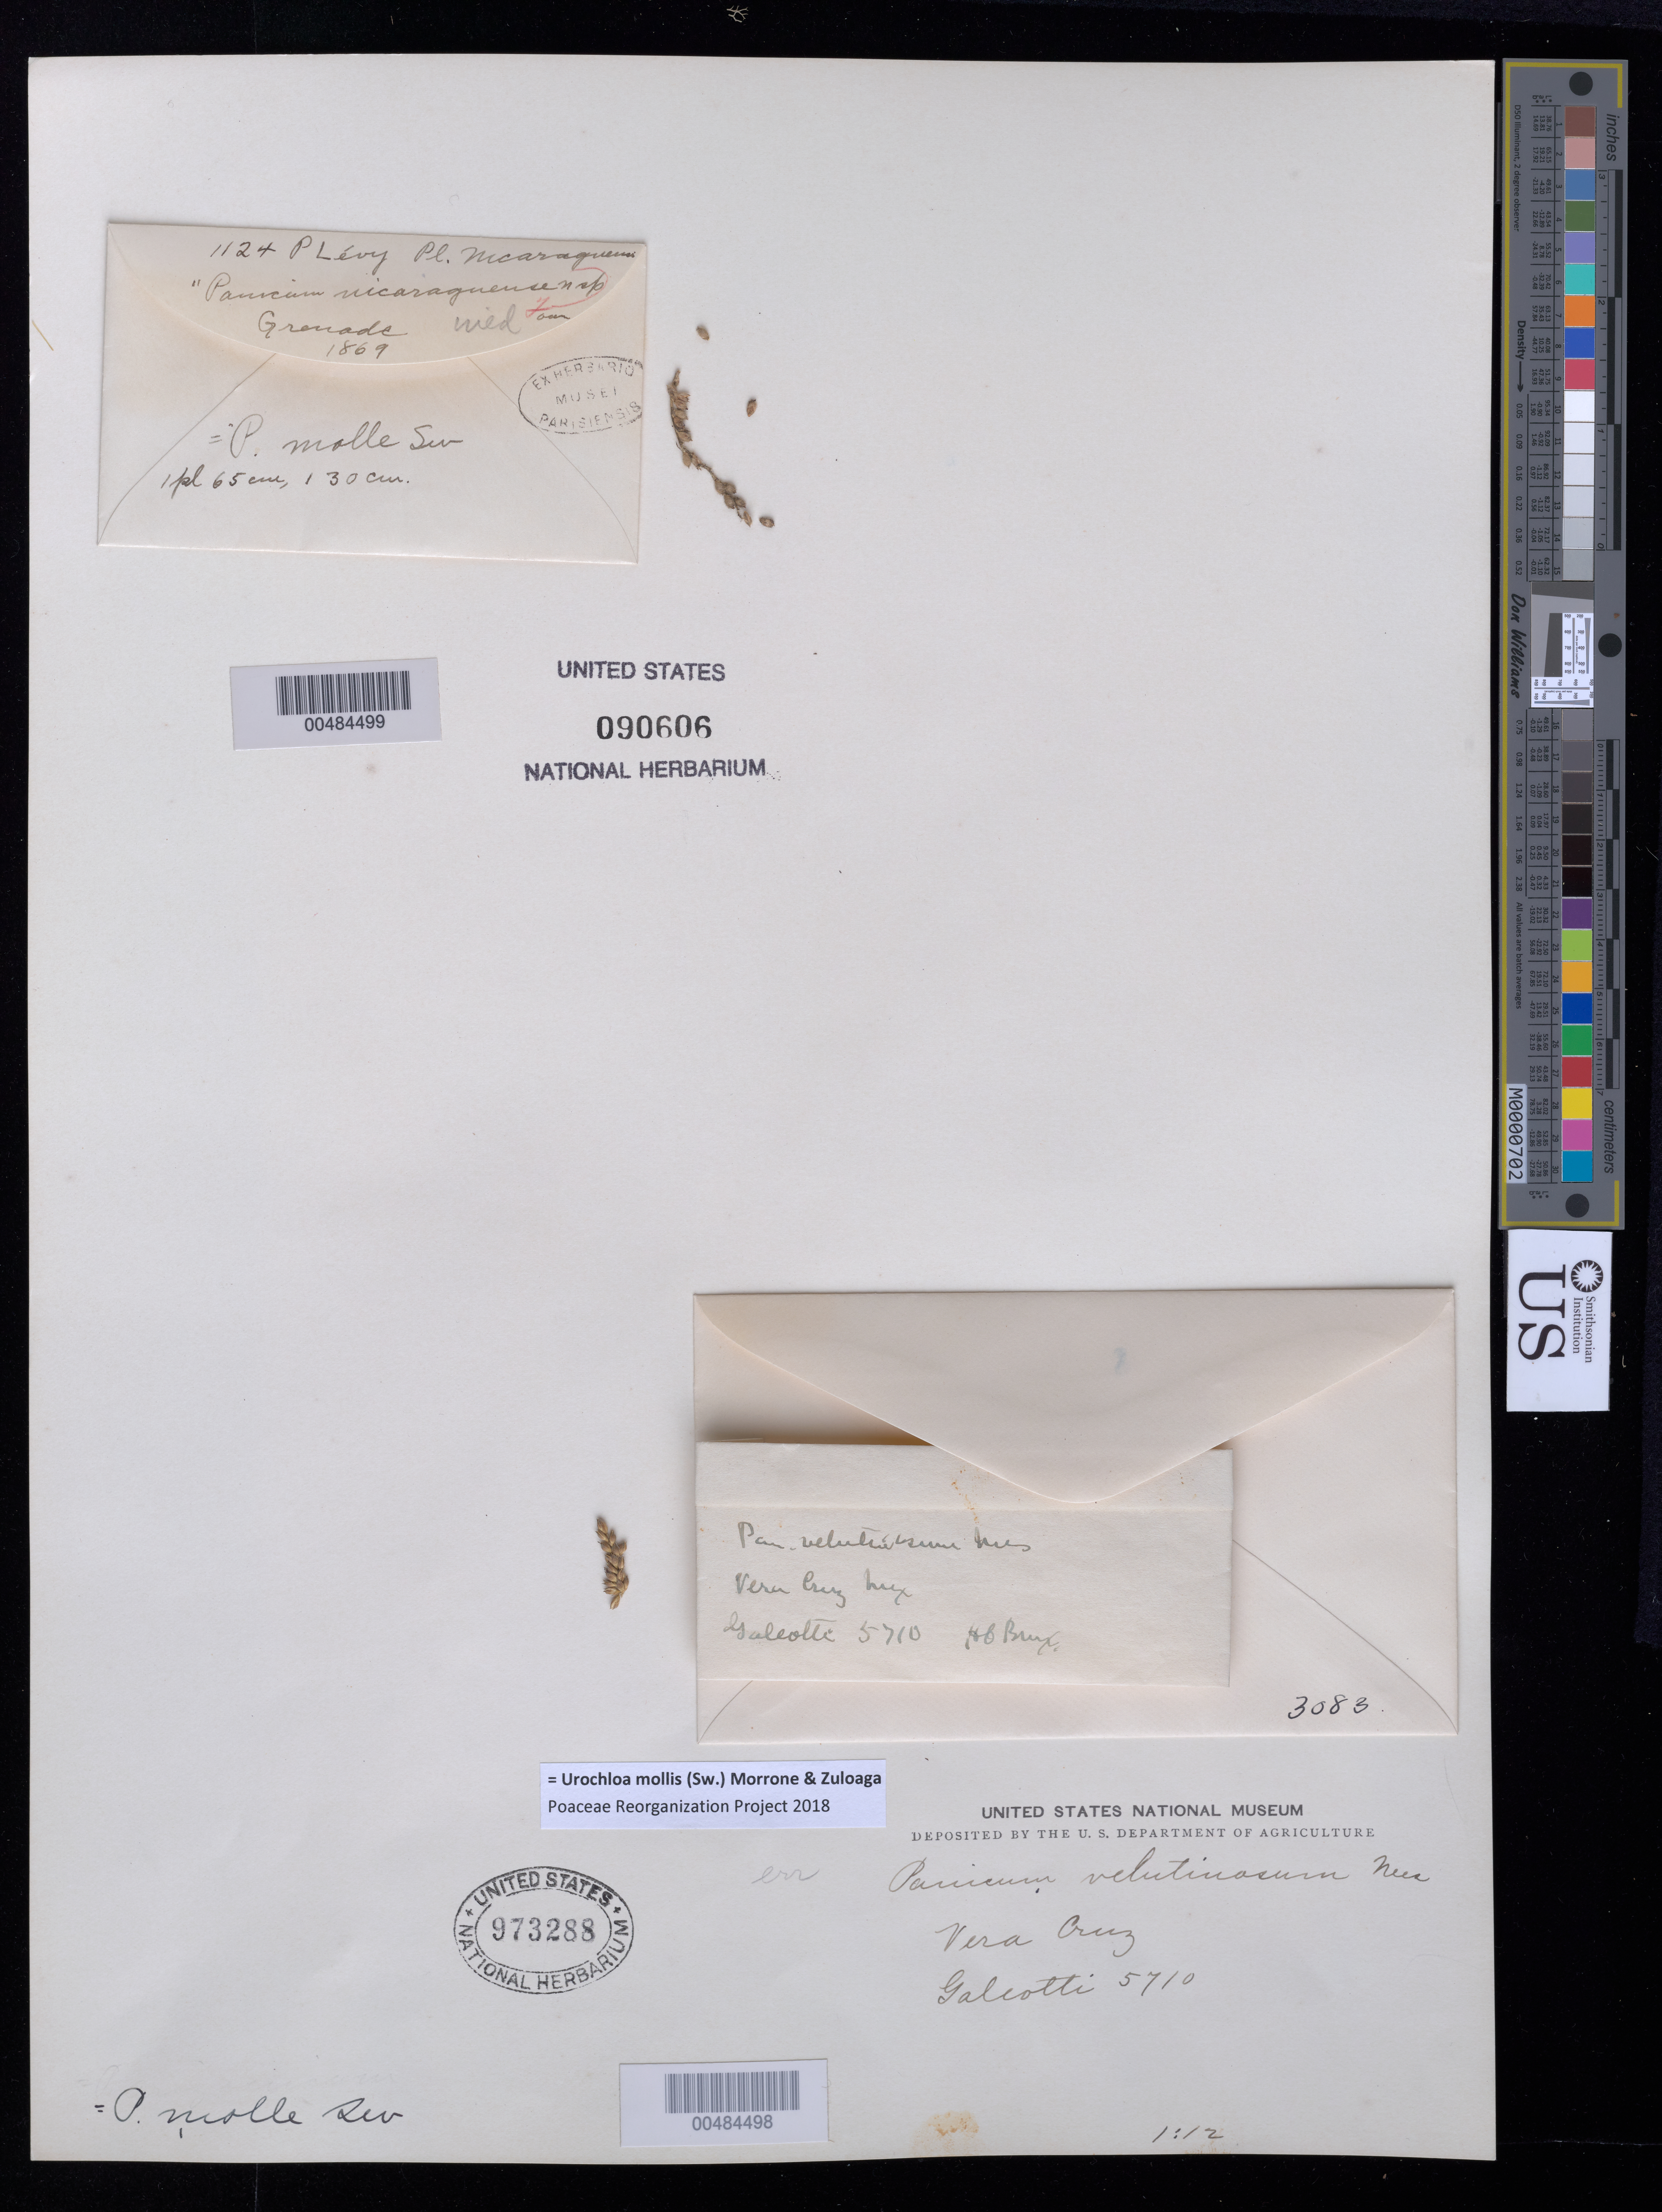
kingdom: Plantae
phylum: Tracheophyta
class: Liliopsida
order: Poales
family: Poaceae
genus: Brachiaria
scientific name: Brachiaria molle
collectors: P. L‚vy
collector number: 1124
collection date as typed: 1869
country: Mexico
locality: Grenade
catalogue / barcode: US 90606